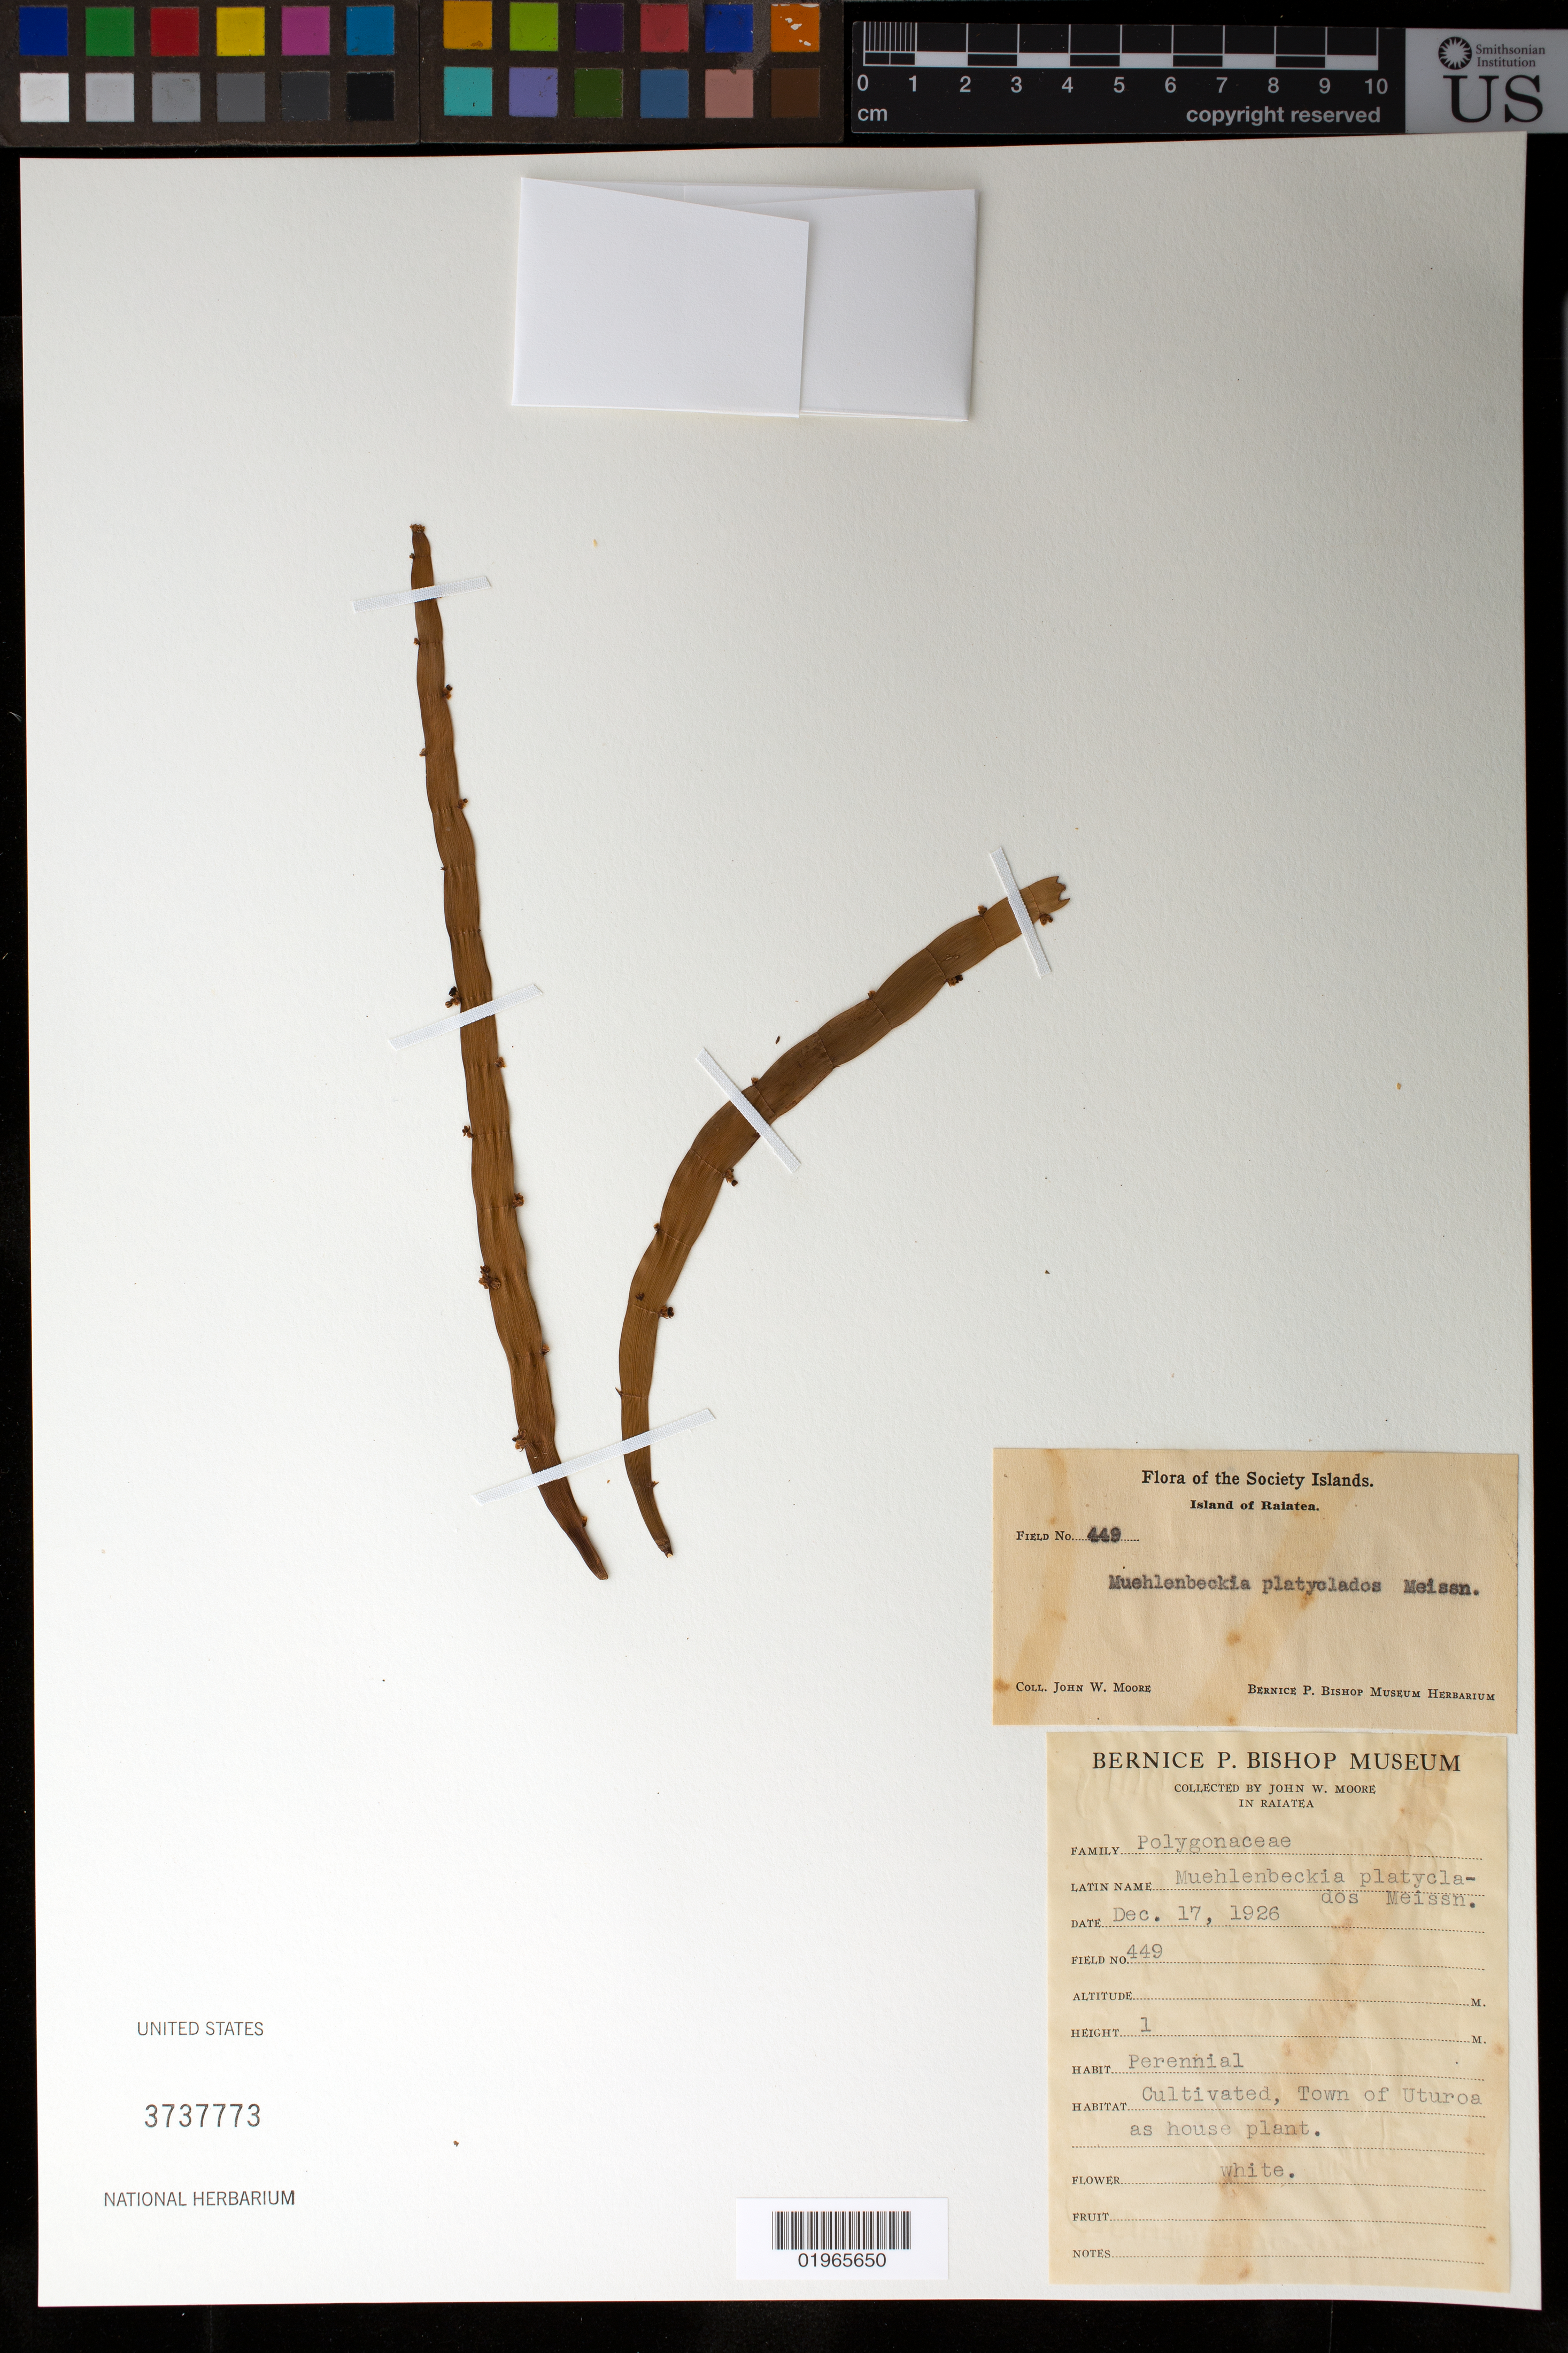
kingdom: Plantae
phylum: Tracheophyta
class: Magnoliopsida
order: Caryophyllales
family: Polygonaceae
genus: Muehlenbeckia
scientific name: Muehlenbeckia platyclada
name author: (F. Muell.) Meisn.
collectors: J. Moore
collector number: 449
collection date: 1926-12-17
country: French Polynesia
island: Raiatea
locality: Island of Raiatea, town of Uturoa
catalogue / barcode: US 3737773